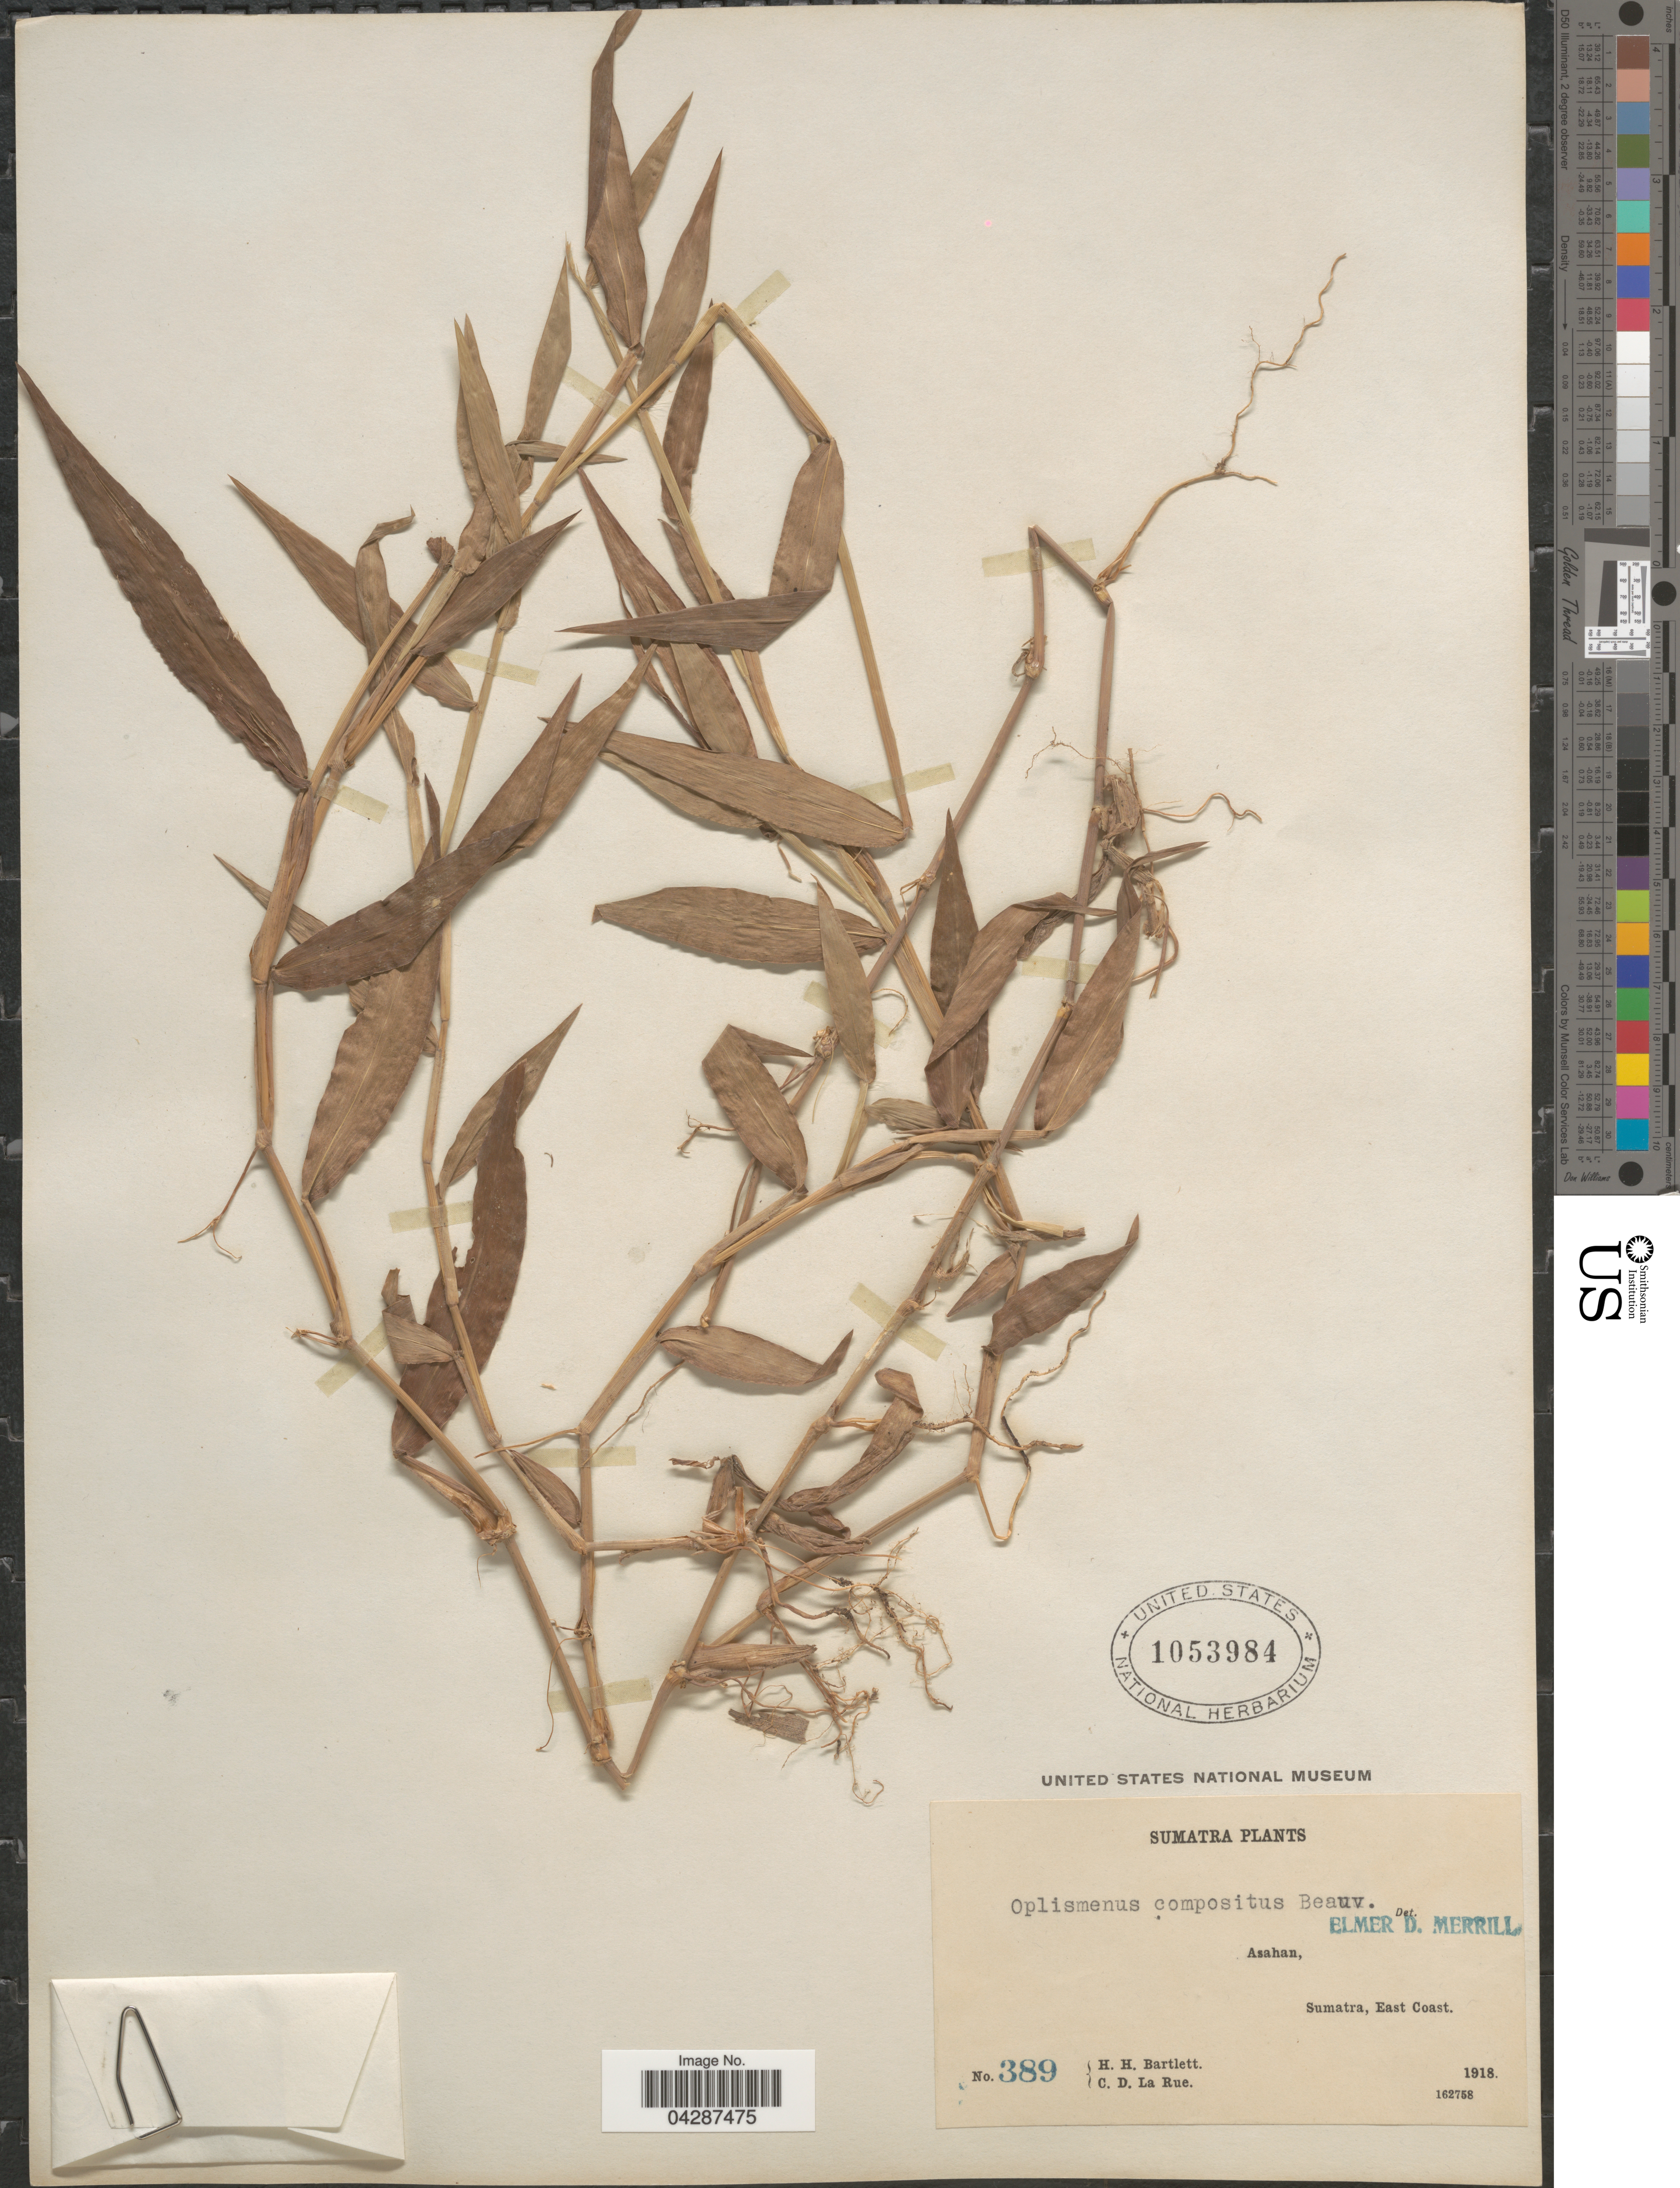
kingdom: Plantae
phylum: Tracheophyta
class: Liliopsida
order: Poales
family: Poaceae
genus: Oplismenus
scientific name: Oplismenus compositus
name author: (L.) P. Beauv.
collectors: H. H. Bartlett & C. La Rue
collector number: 389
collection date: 1918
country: Indonesia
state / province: Sumatra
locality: Asahan, Sumatra, East Coast.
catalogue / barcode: US 1053984